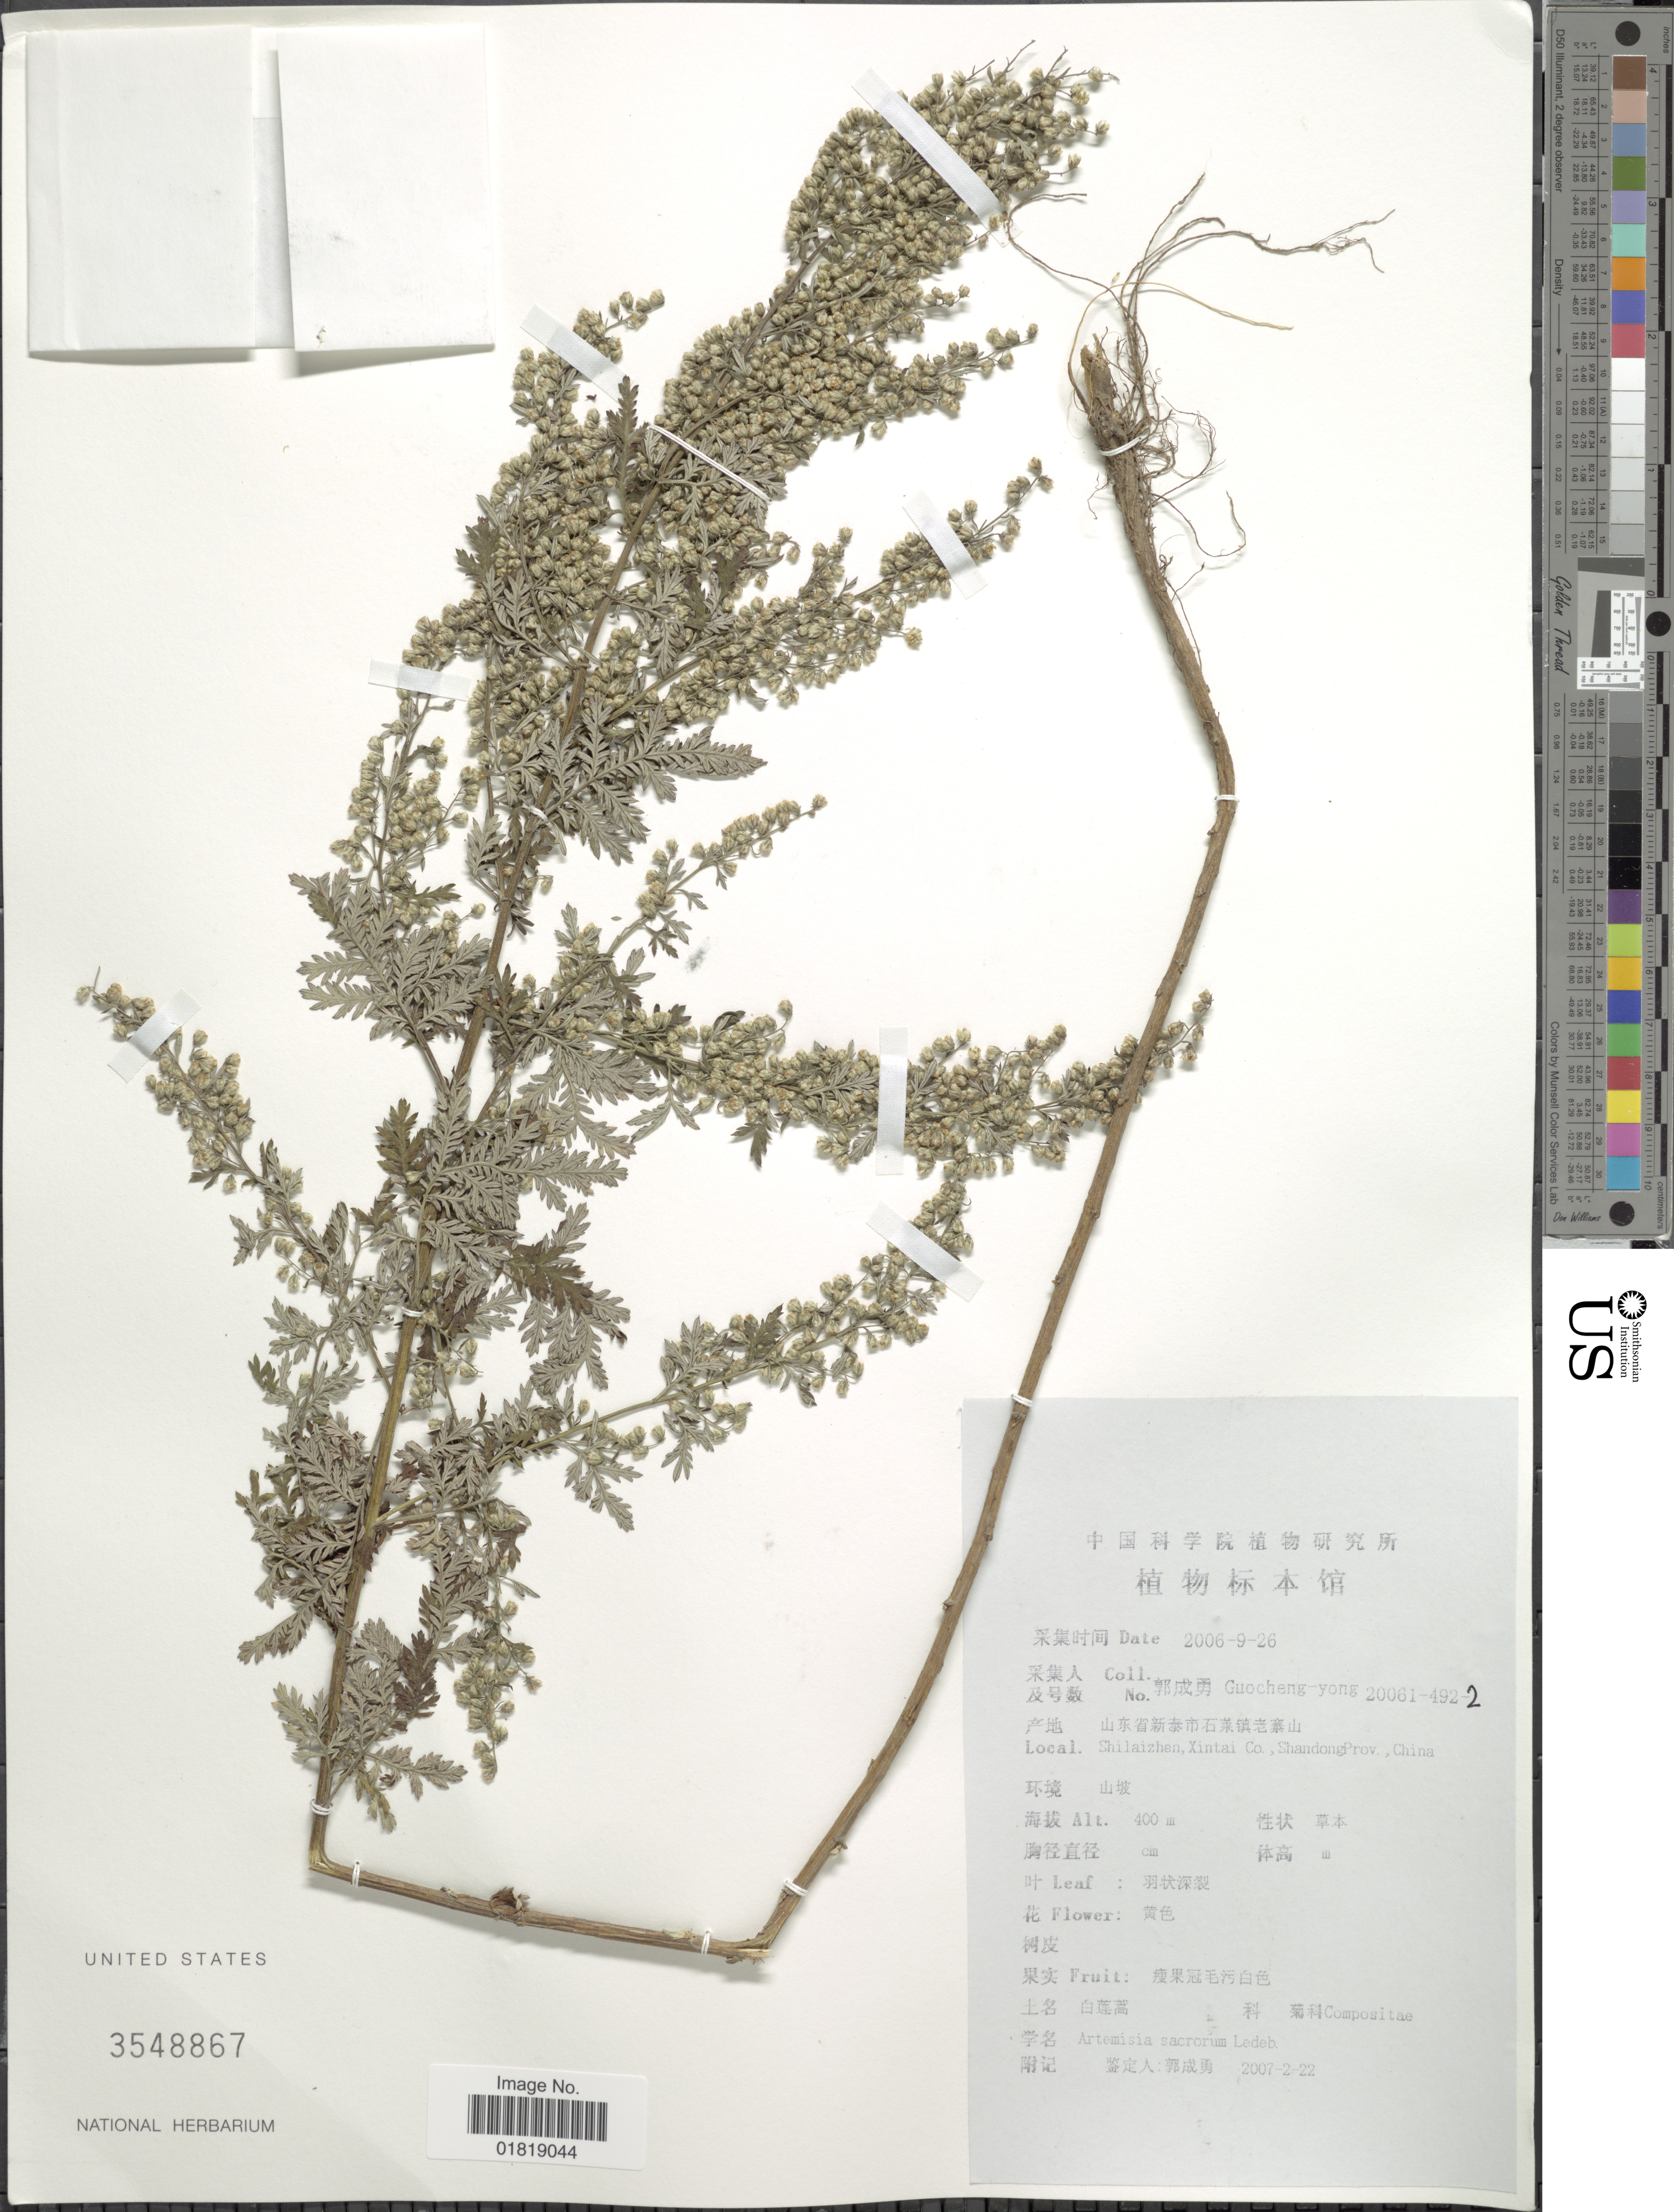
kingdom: Plantae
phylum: Tracheophyta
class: Magnoliopsida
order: Asterales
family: Asteraceae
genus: Artemisia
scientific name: Artemisia sacrorum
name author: Ledeb.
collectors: Guo cheng-yong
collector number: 20061-492-2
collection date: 2006-09-26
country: China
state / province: Shandong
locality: Shilaizhen, Xintai Co.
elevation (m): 400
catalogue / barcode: US 3548867